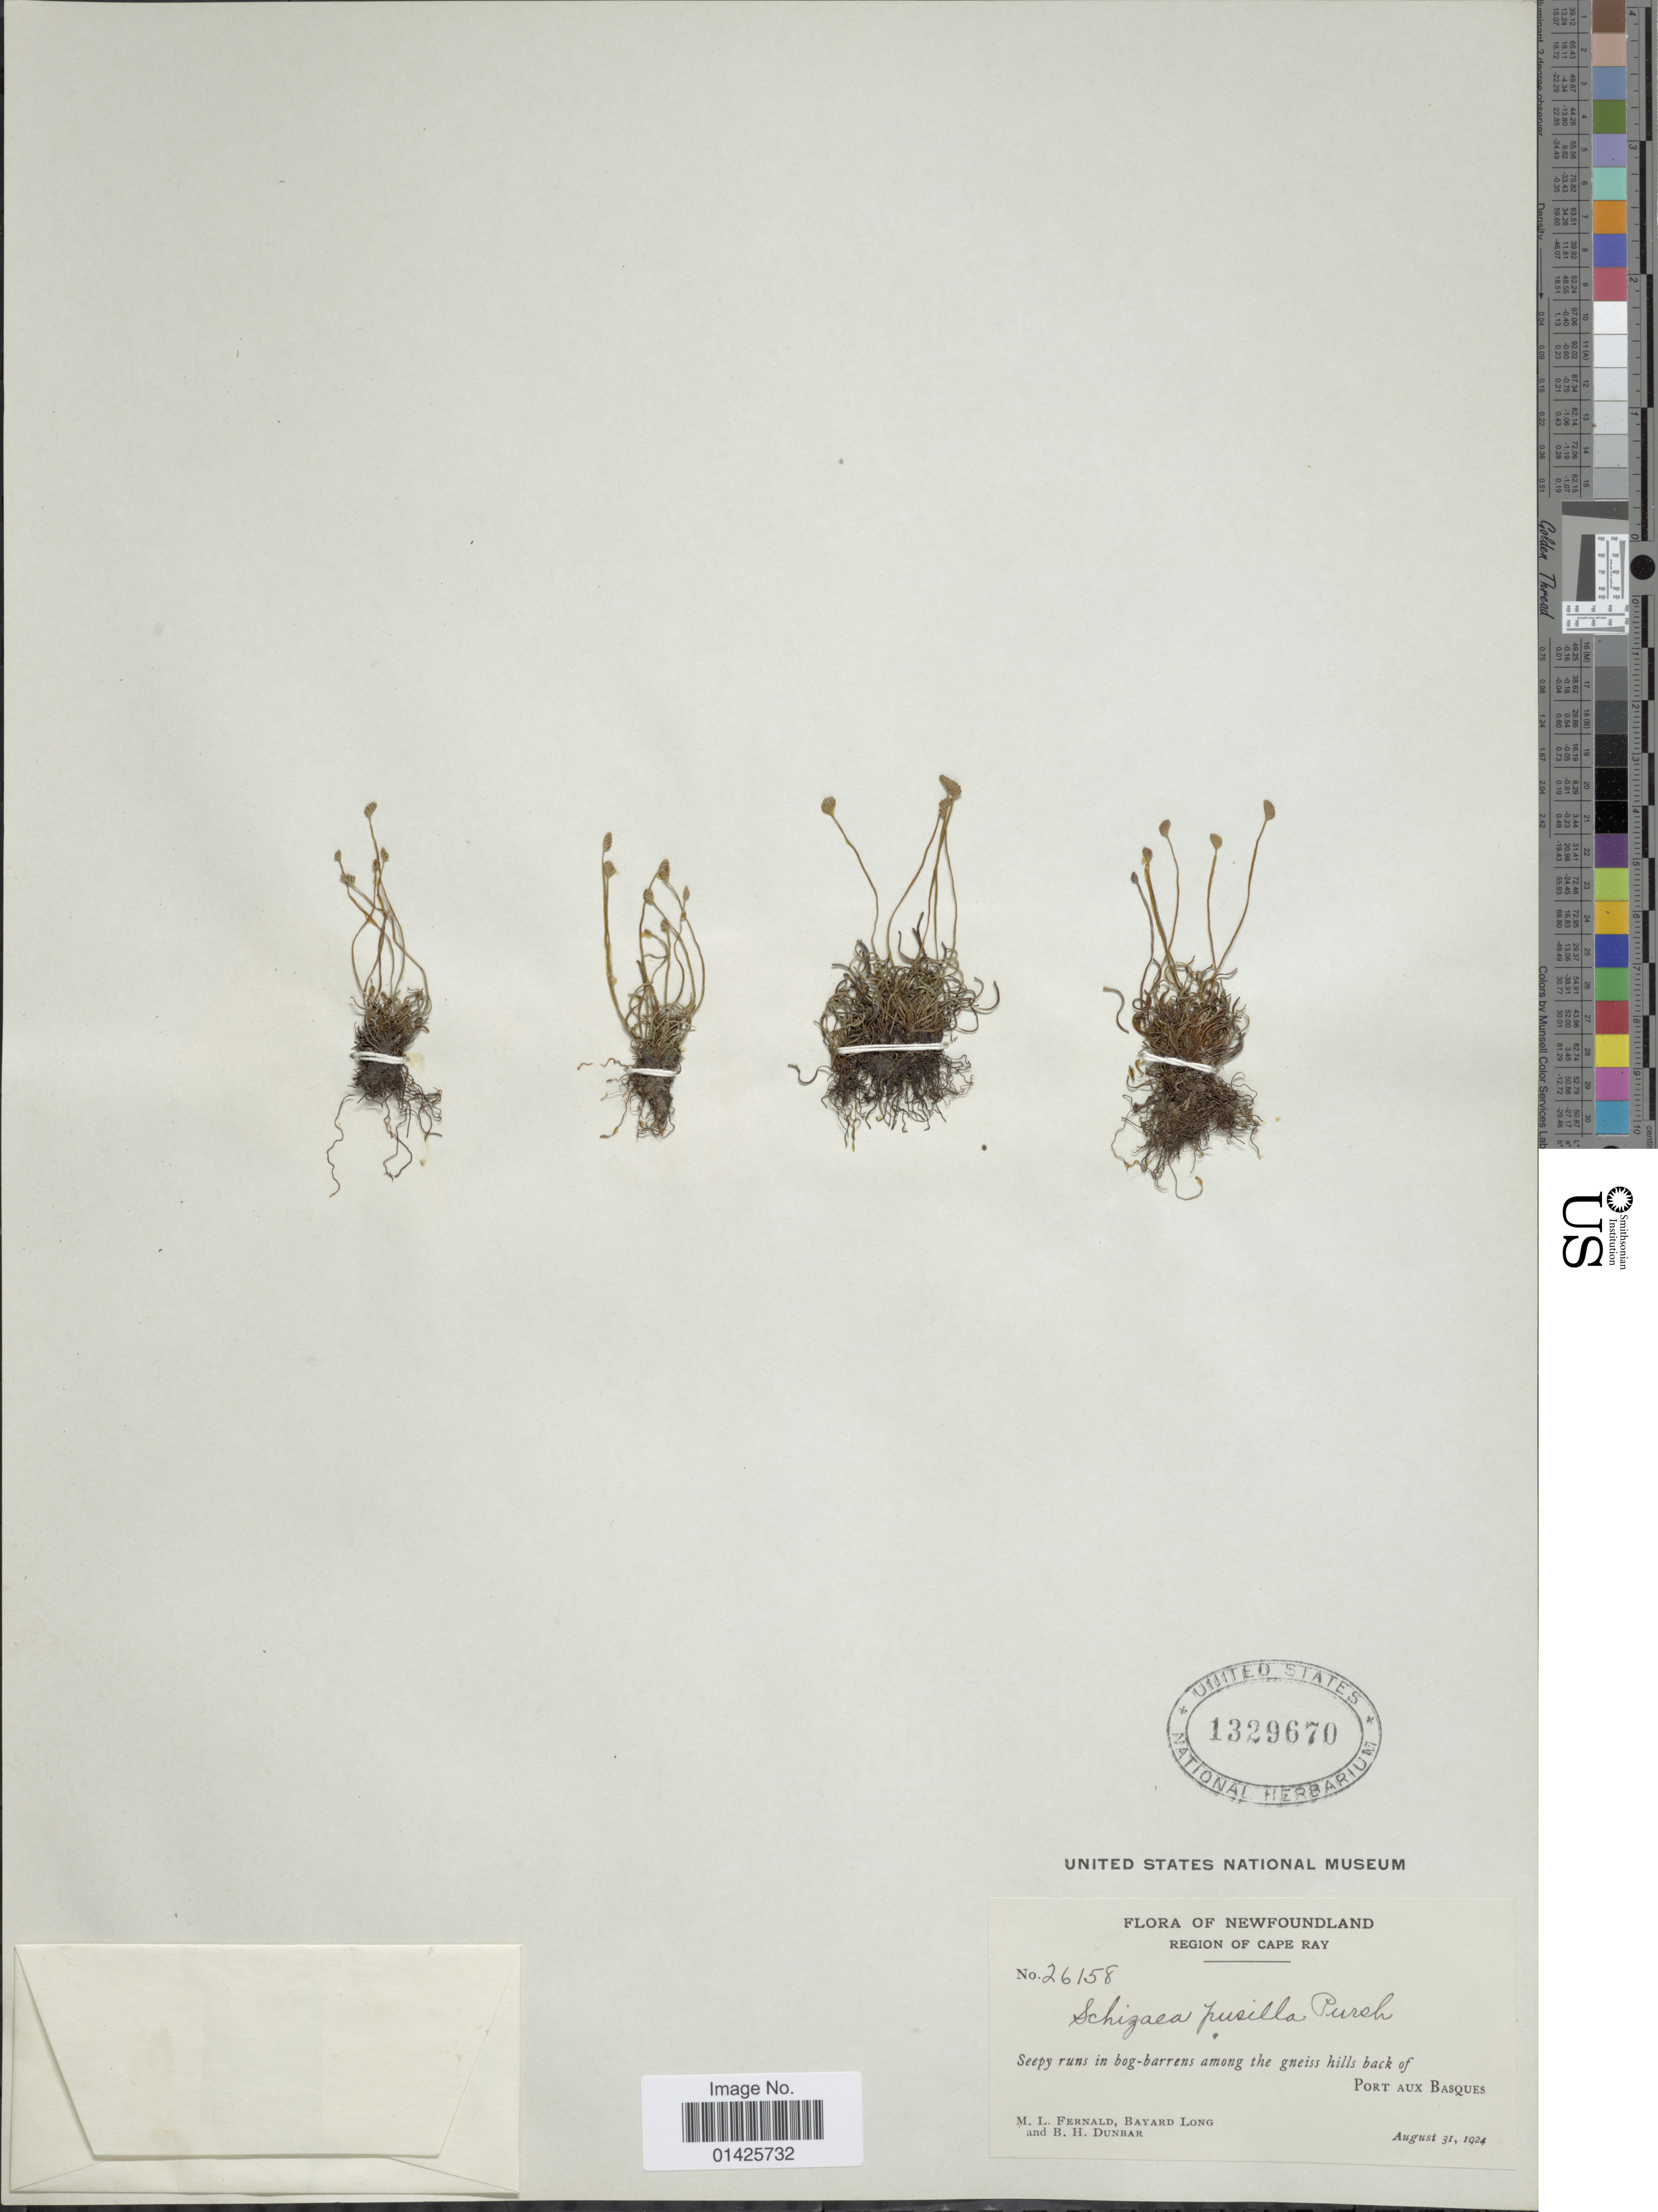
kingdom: Plantae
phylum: Tracheophyta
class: Polypodiopsida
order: Schizaeales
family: Schizaeaceae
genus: Schizaea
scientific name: Schizaea pusilla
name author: Pursh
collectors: M. L. Fernald, B. H. Long & B. Dunbar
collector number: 26158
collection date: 1924-08-31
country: Canada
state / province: Newfoundland and Labrador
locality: Region of Cape Bay, seepy runs in bog-barrens among the gneiss hills back of Port Aux Baques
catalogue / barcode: US 1329670